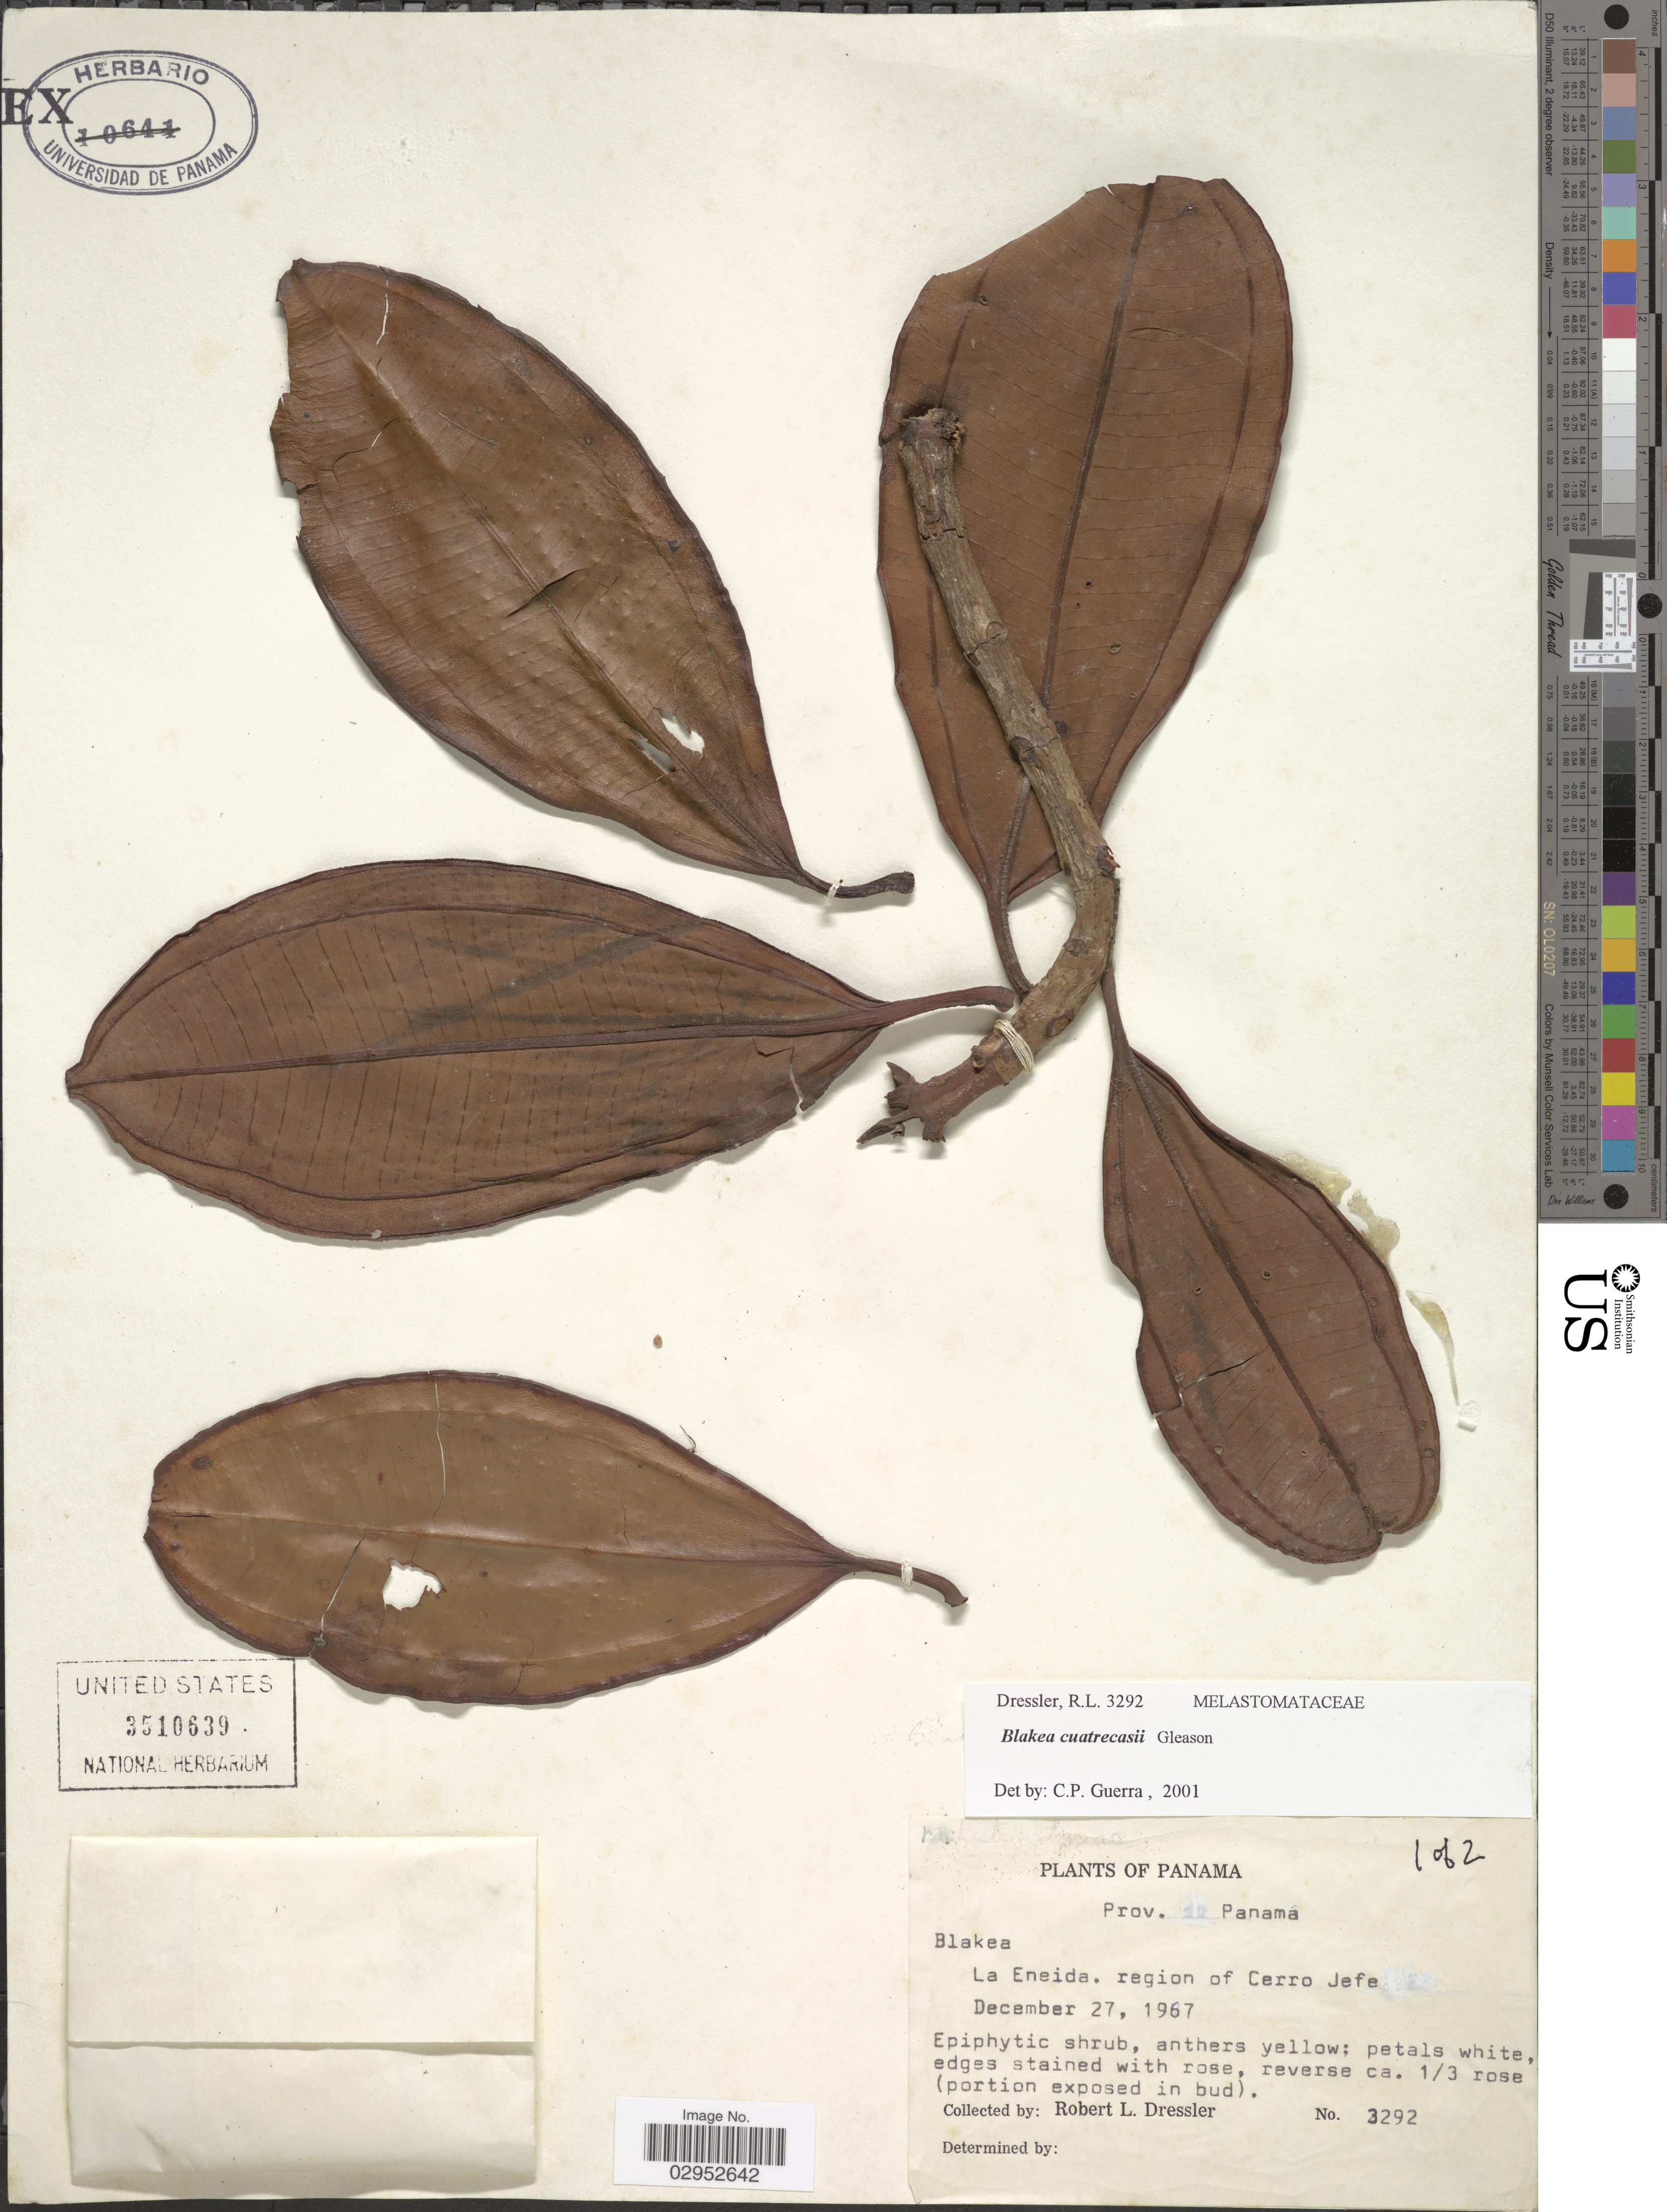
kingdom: Plantae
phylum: Tracheophyta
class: Magnoliopsida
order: Myrtales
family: Melastomataceae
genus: Blakea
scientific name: Blakea cuatrecasii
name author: Gleason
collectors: R. Dressler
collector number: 3292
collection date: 1967-12-27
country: Panama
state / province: Panamá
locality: La Eneida. region of Cerro Jefe.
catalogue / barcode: US 3510639